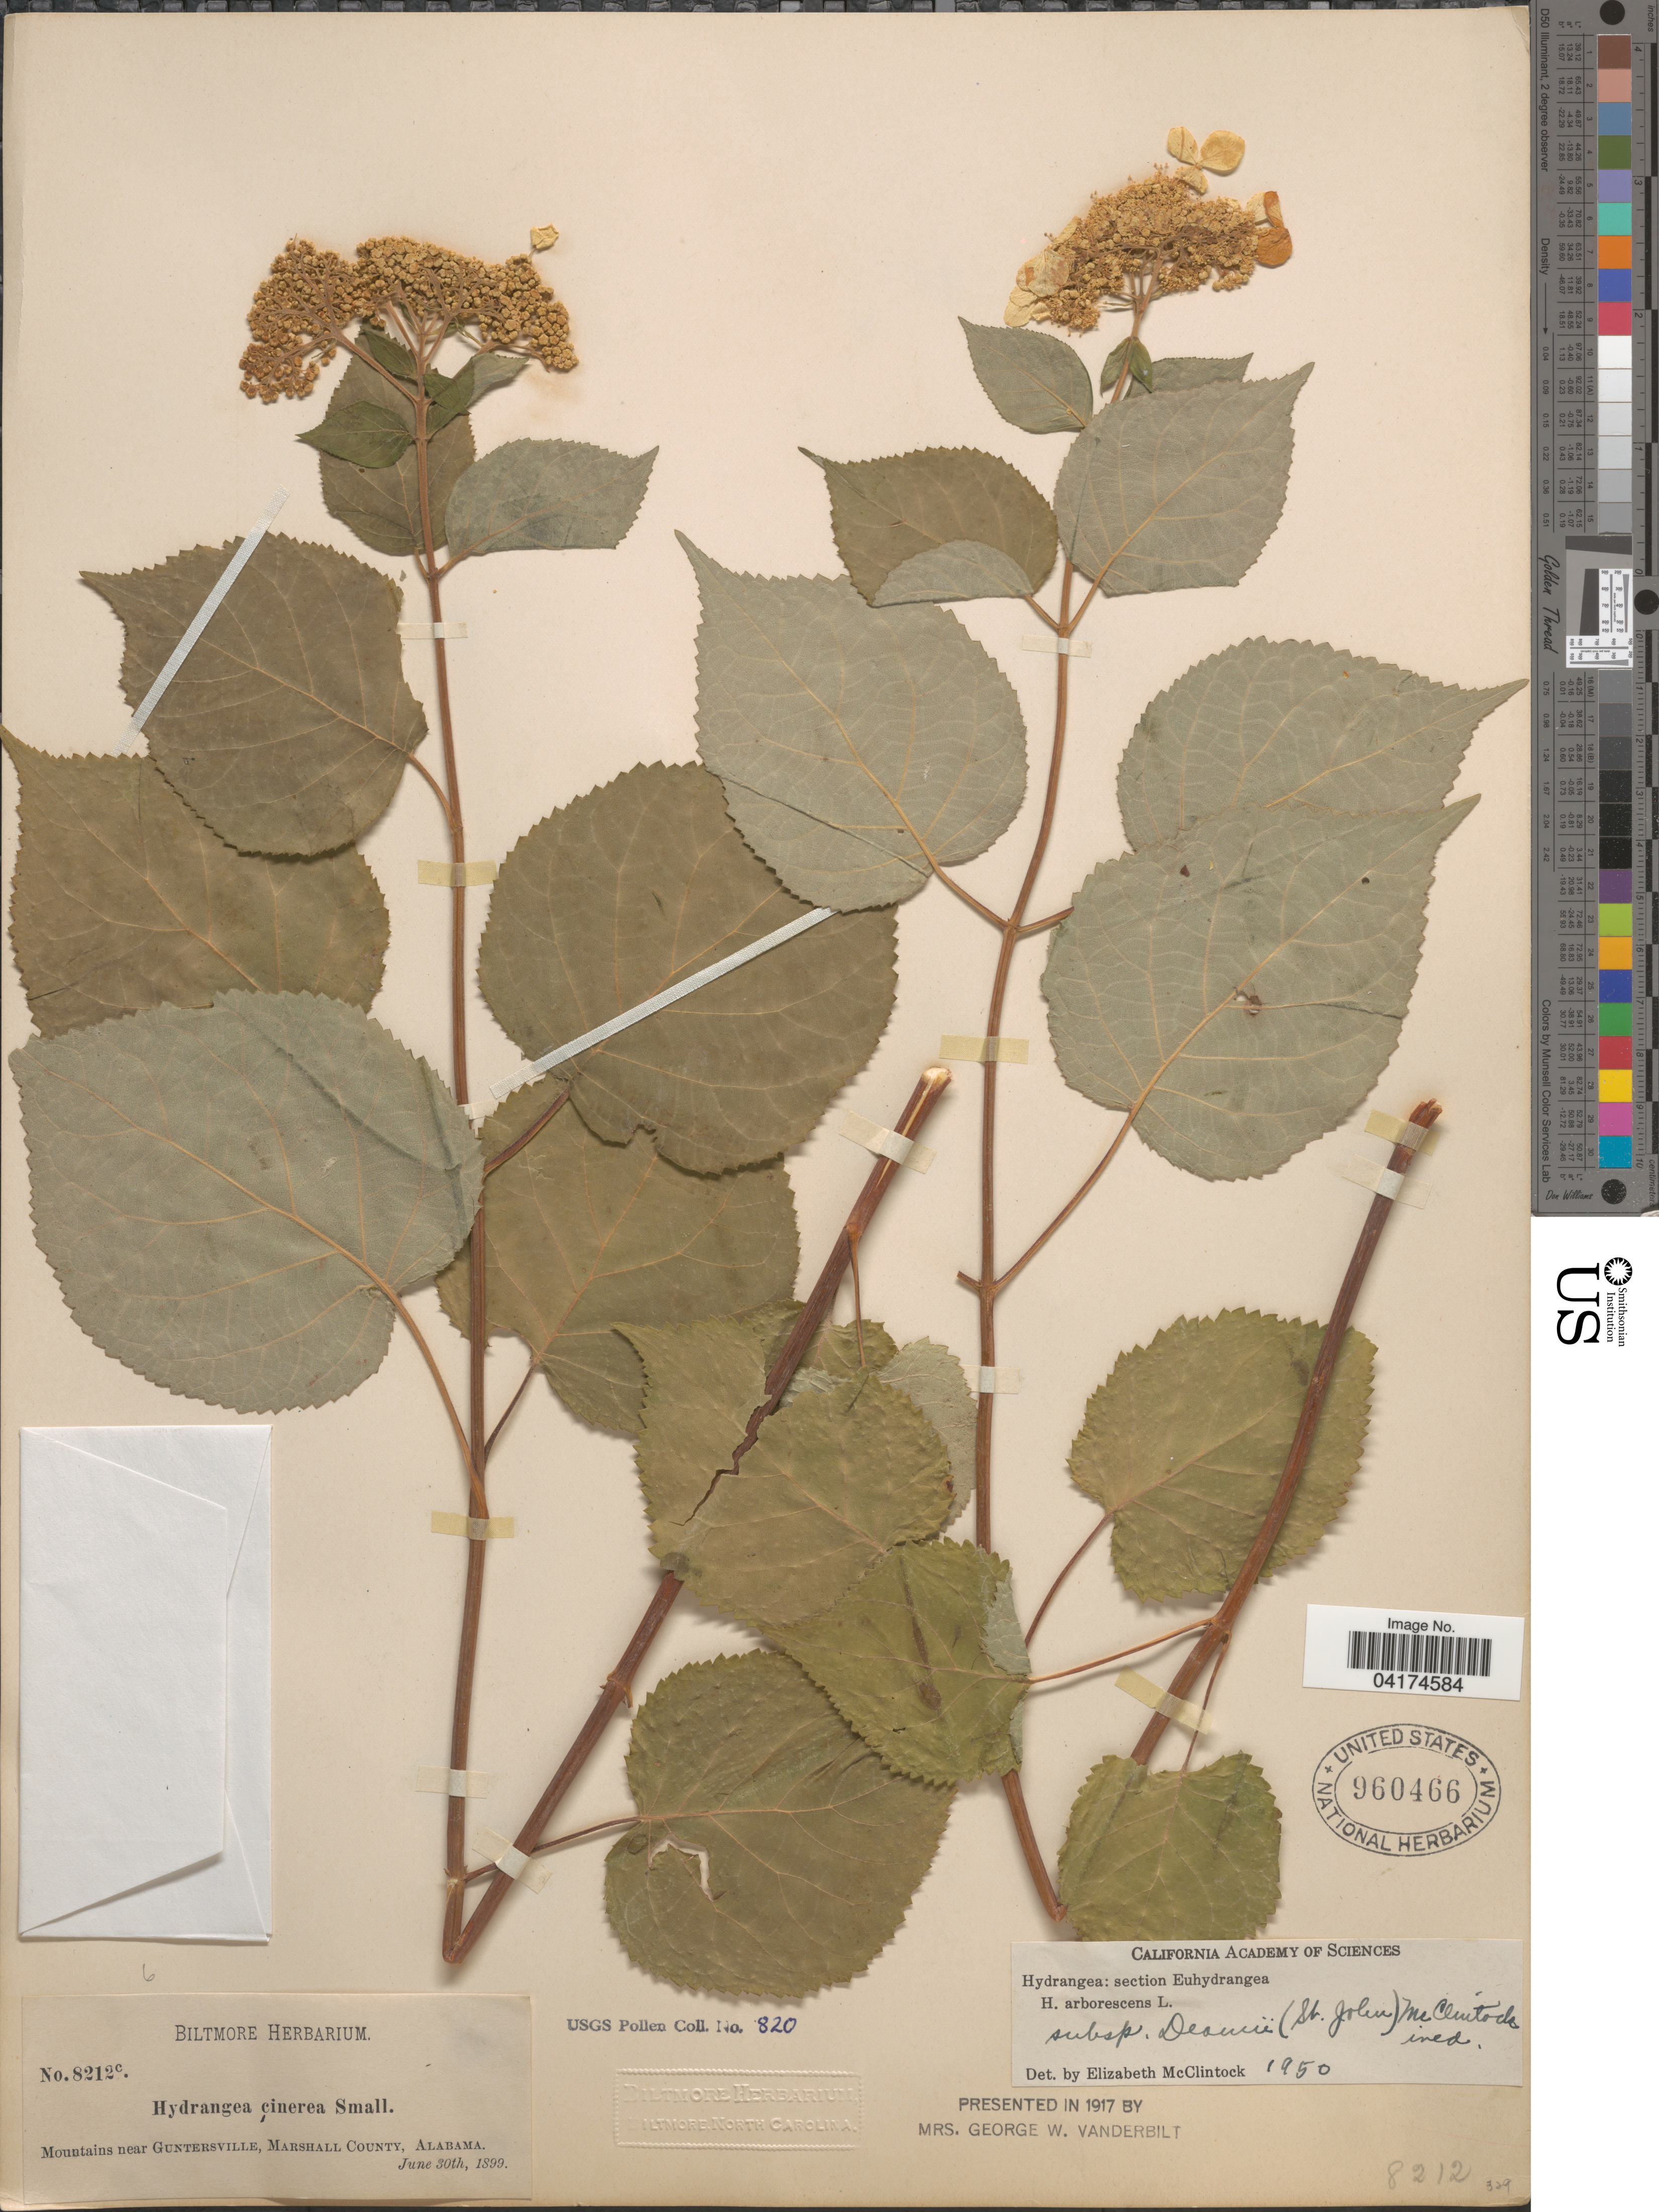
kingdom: Plantae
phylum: Tracheophyta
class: Magnoliopsida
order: Cornales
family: Hydrangeaceae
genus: Hydrangea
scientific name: Hydrangea arborescens var. deamii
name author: H. St. John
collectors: ex herb. Biltmore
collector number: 8212c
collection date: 1899-06-30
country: United States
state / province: Alabama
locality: Mountains near Guntersville, Marshall County.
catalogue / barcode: US 960466